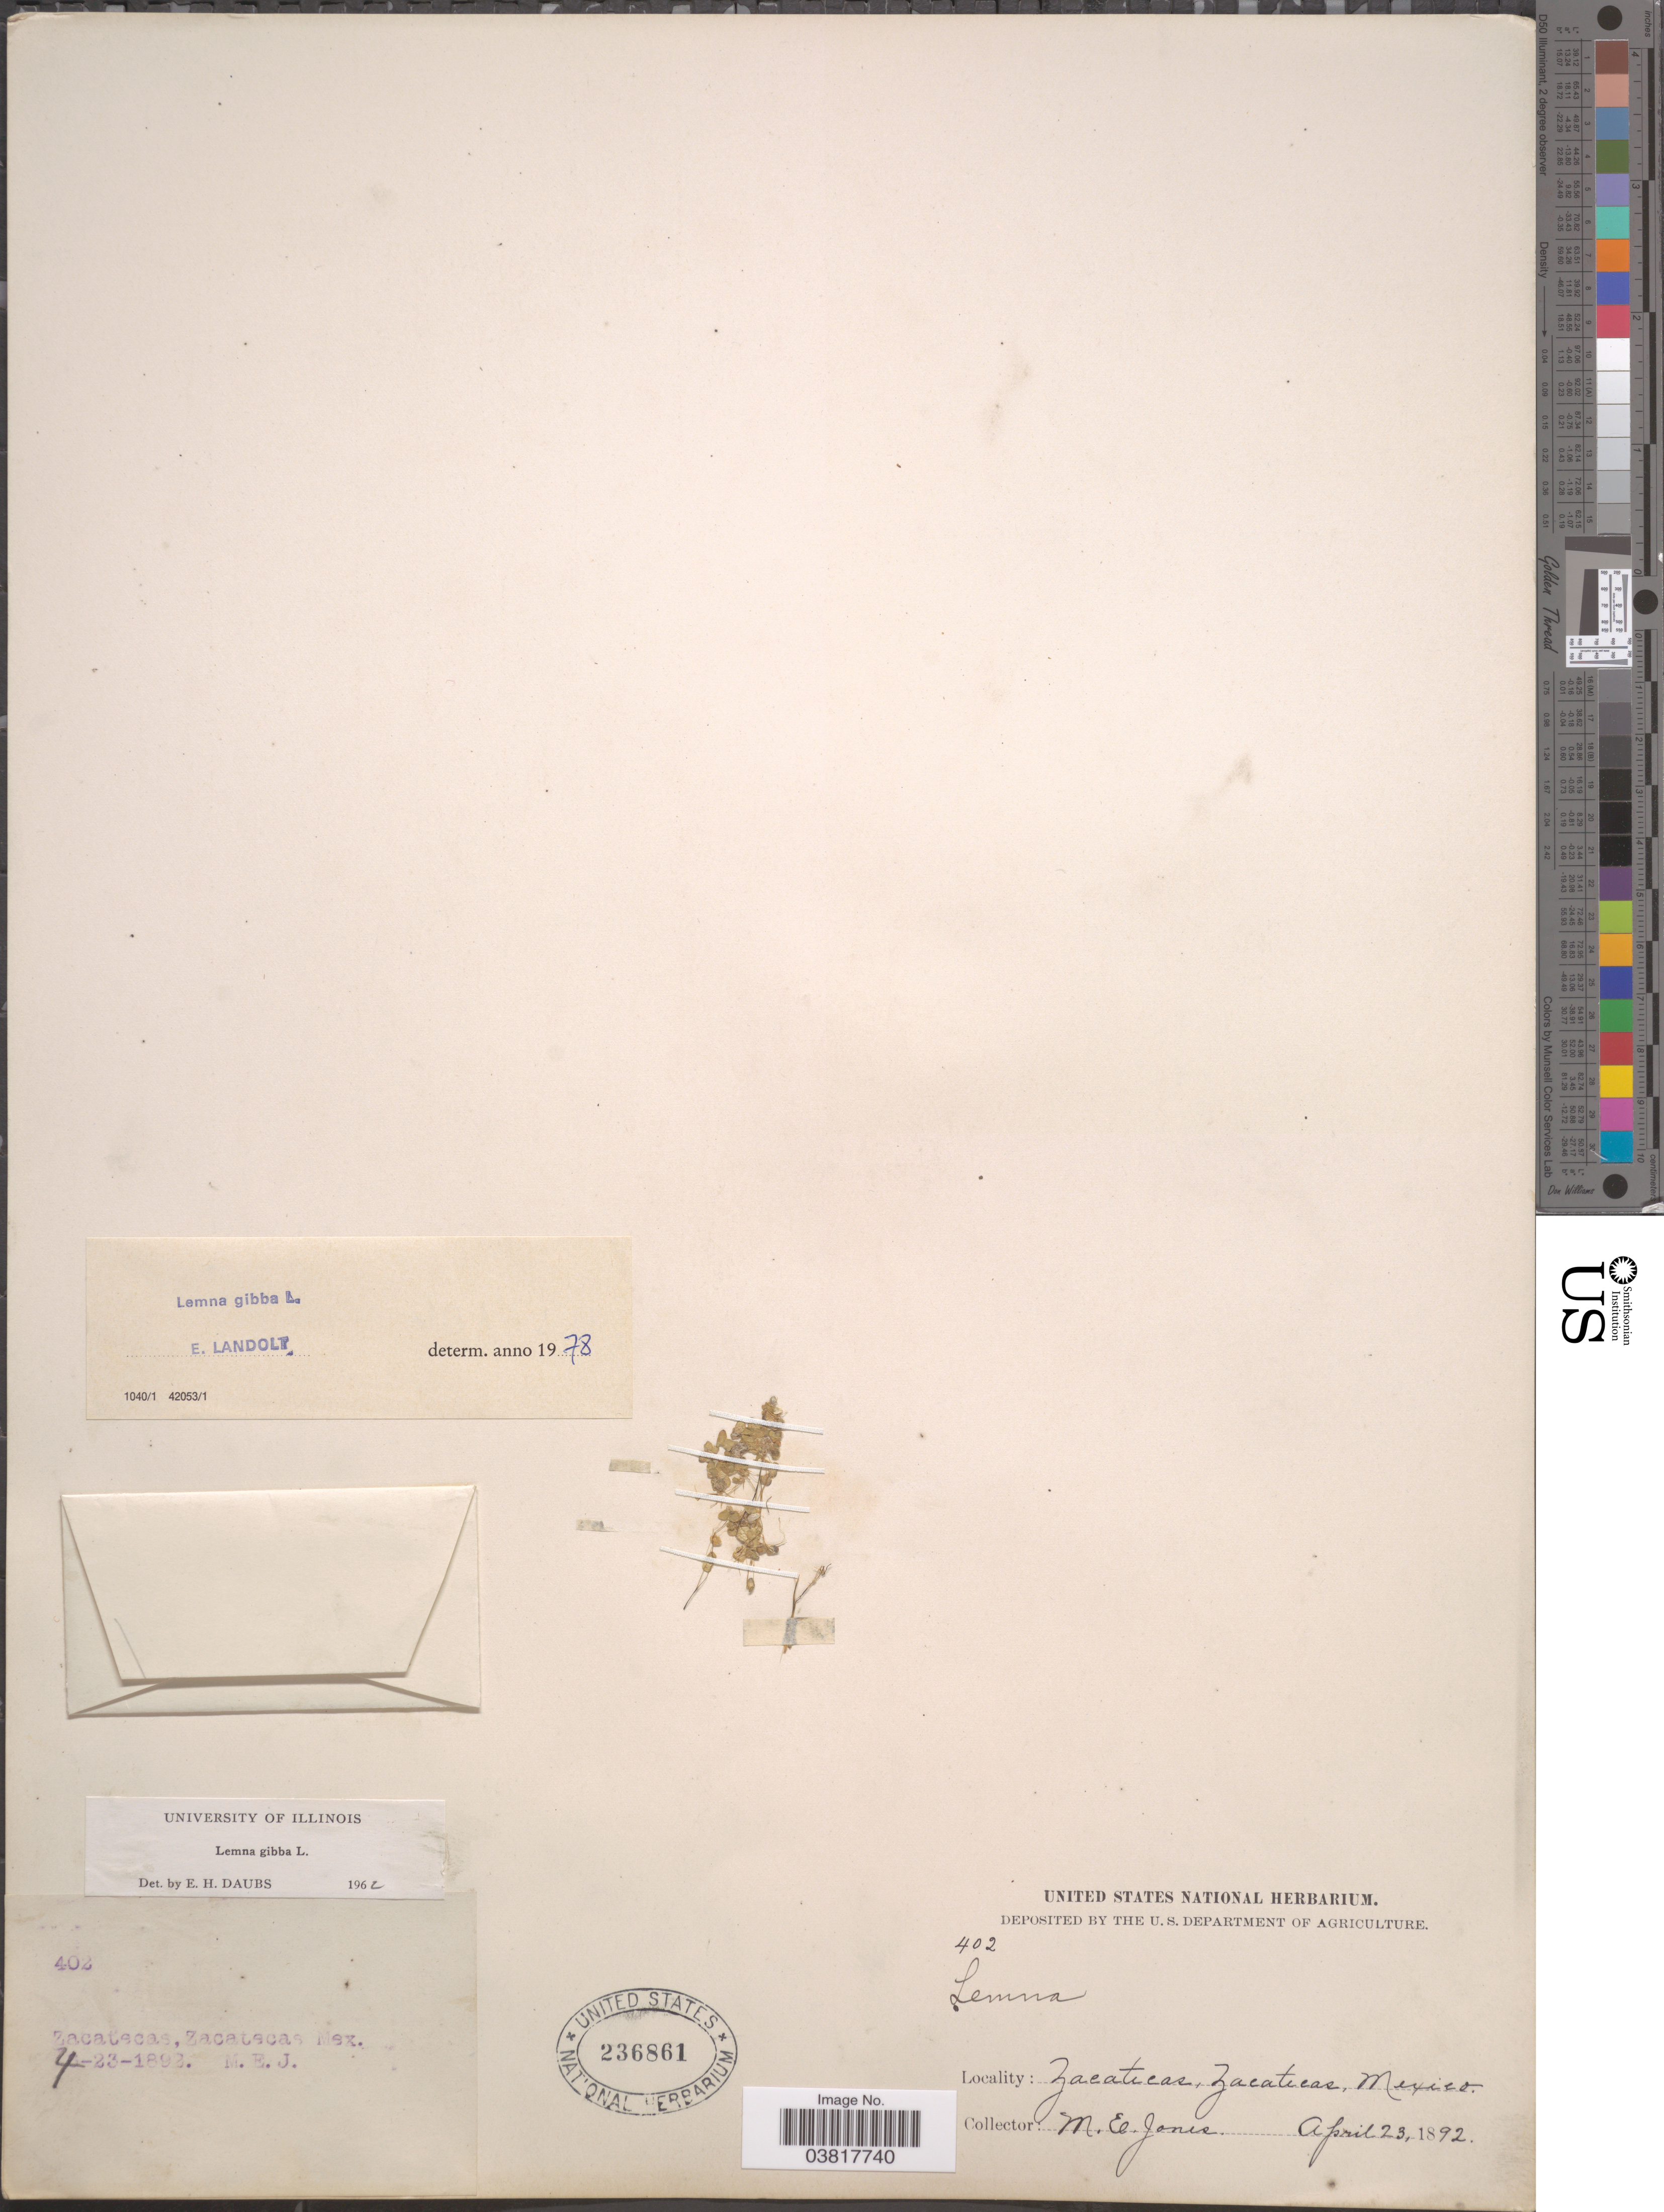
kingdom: Plantae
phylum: Tracheophyta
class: Liliopsida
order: Alismatales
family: Araceae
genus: Lemna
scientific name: Lemna gibba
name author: L.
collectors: M. E. Jones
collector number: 402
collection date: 1892-04-23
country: Mexico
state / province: Zacatecas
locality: Zacatecas.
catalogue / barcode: US 236861